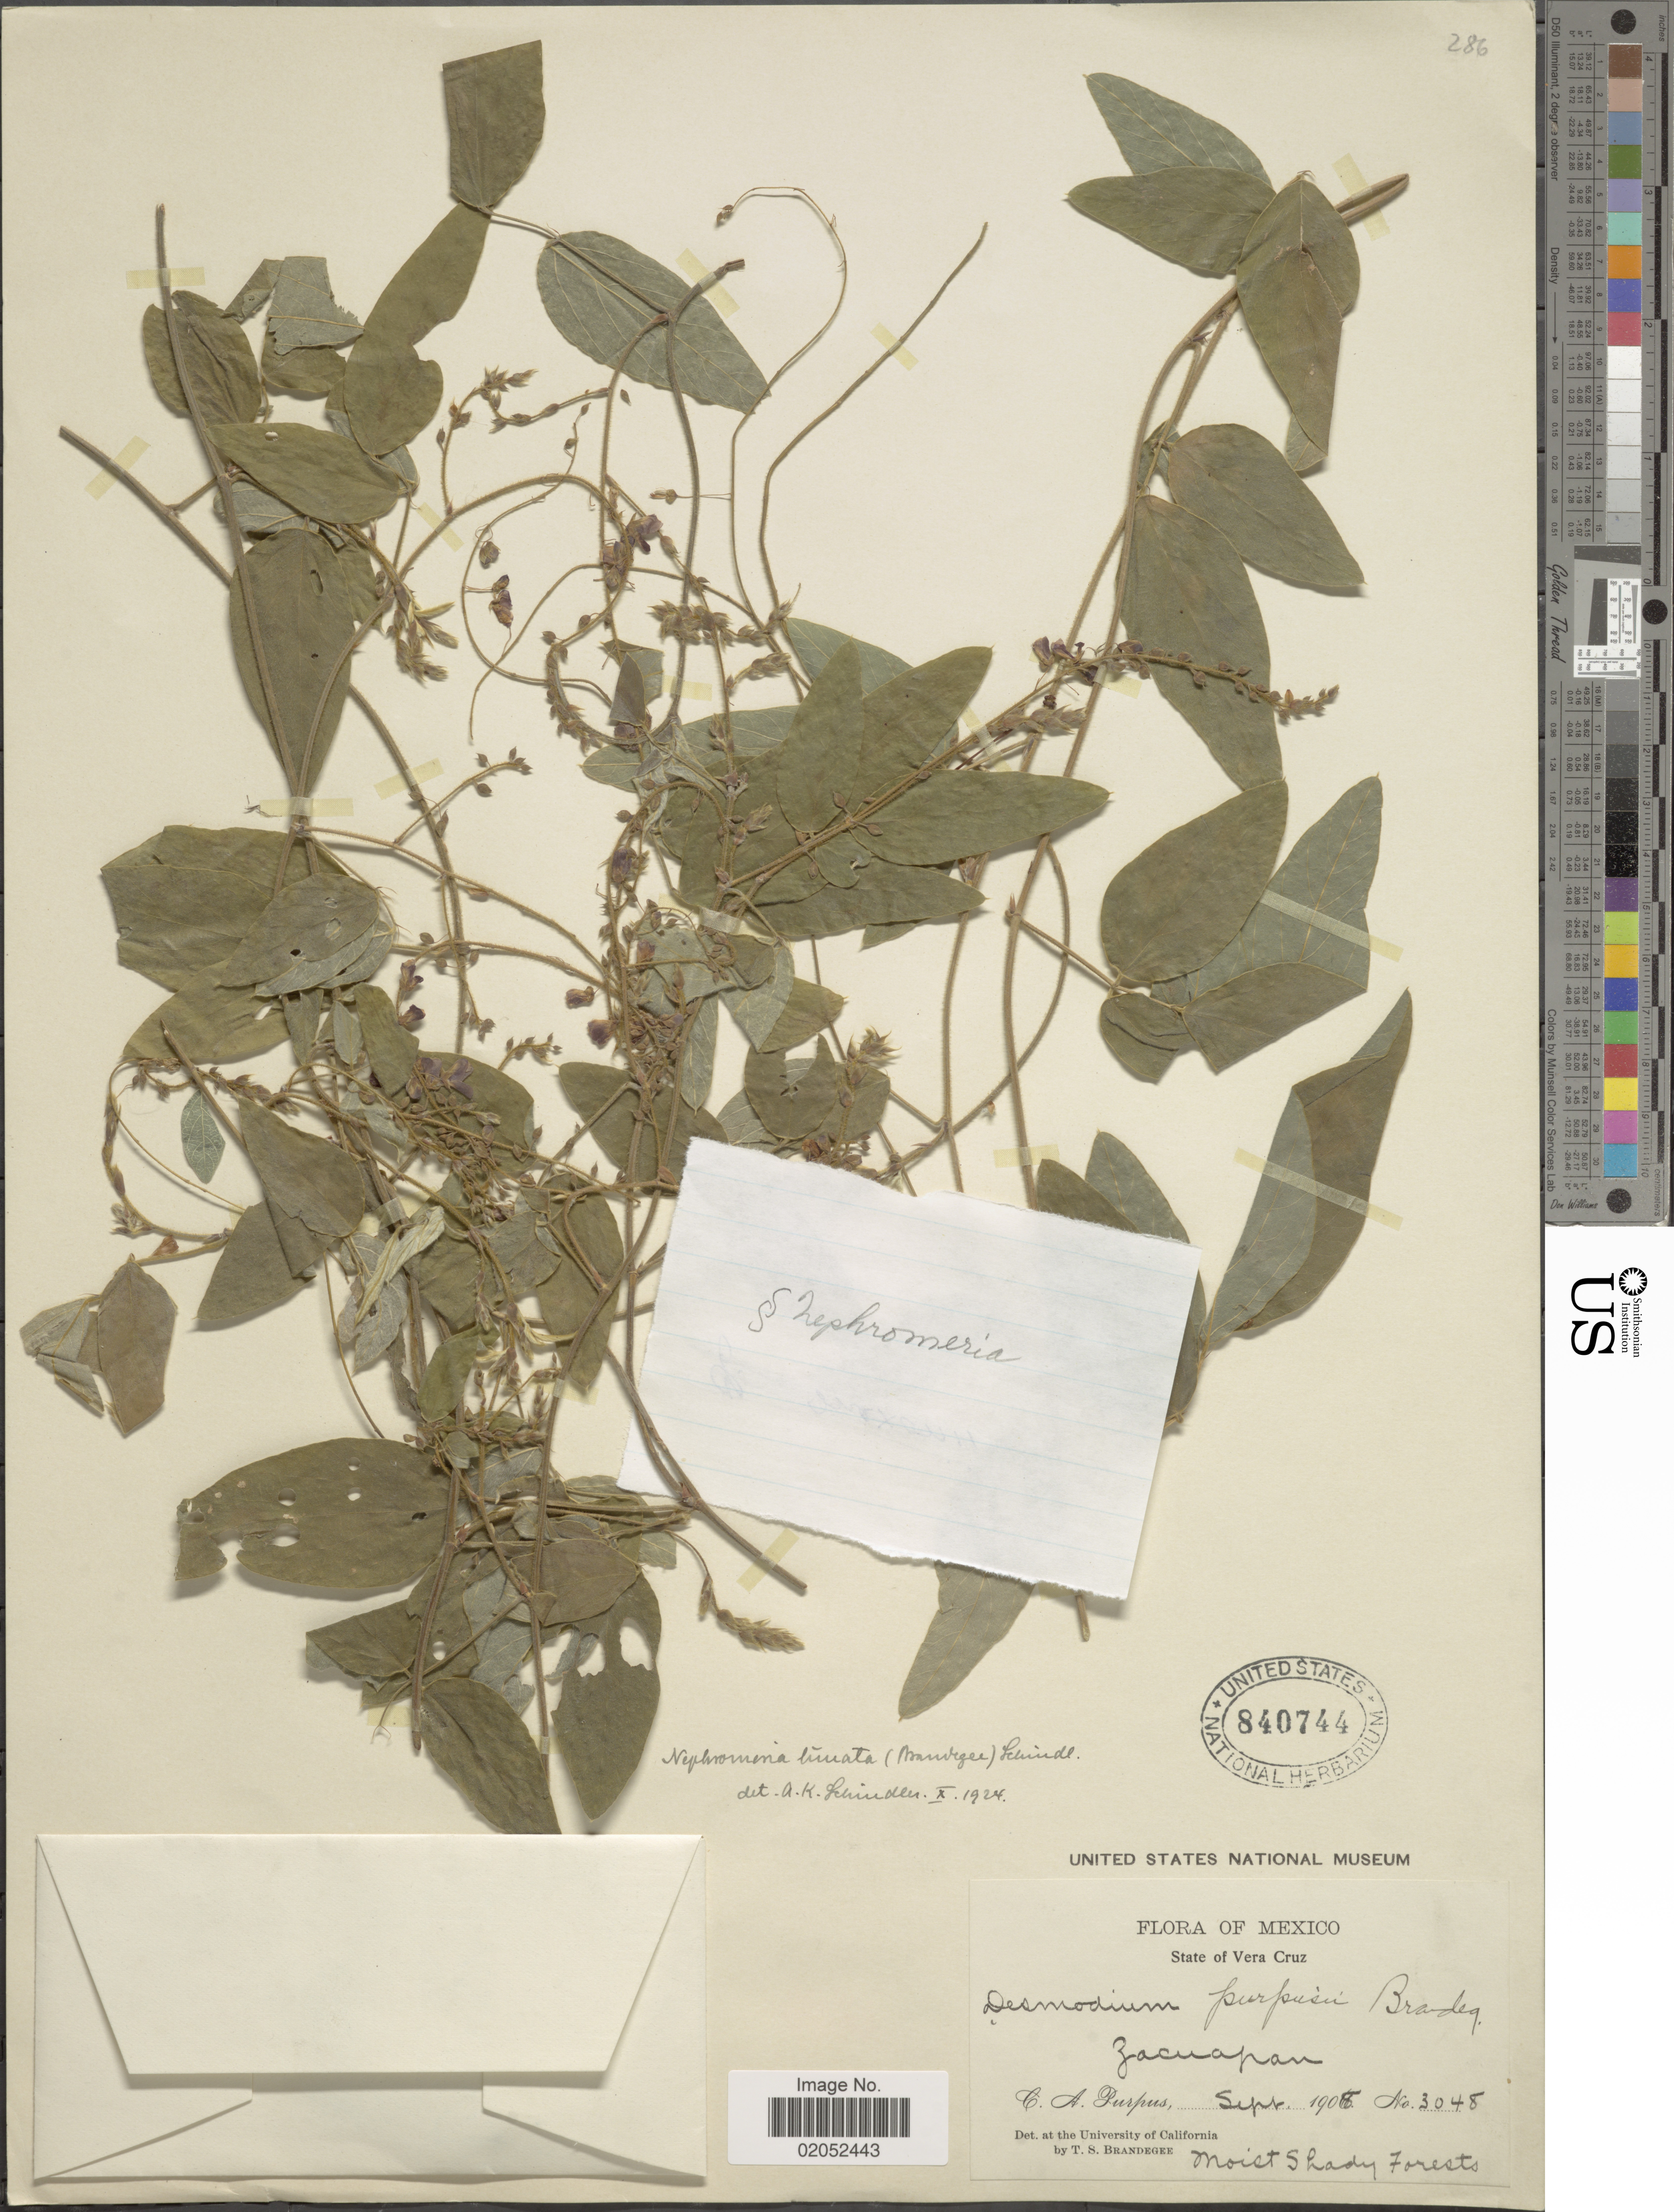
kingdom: Plantae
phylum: Tracheophyta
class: Magnoliopsida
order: Fabales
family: Fabaceae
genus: Desmodium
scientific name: Desmodium sp.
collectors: C. A. Purpus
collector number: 3048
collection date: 1908-09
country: Mexico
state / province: Veracruz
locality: Mexico, State of Vera Cruz. Zacuapan.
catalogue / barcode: US 840744